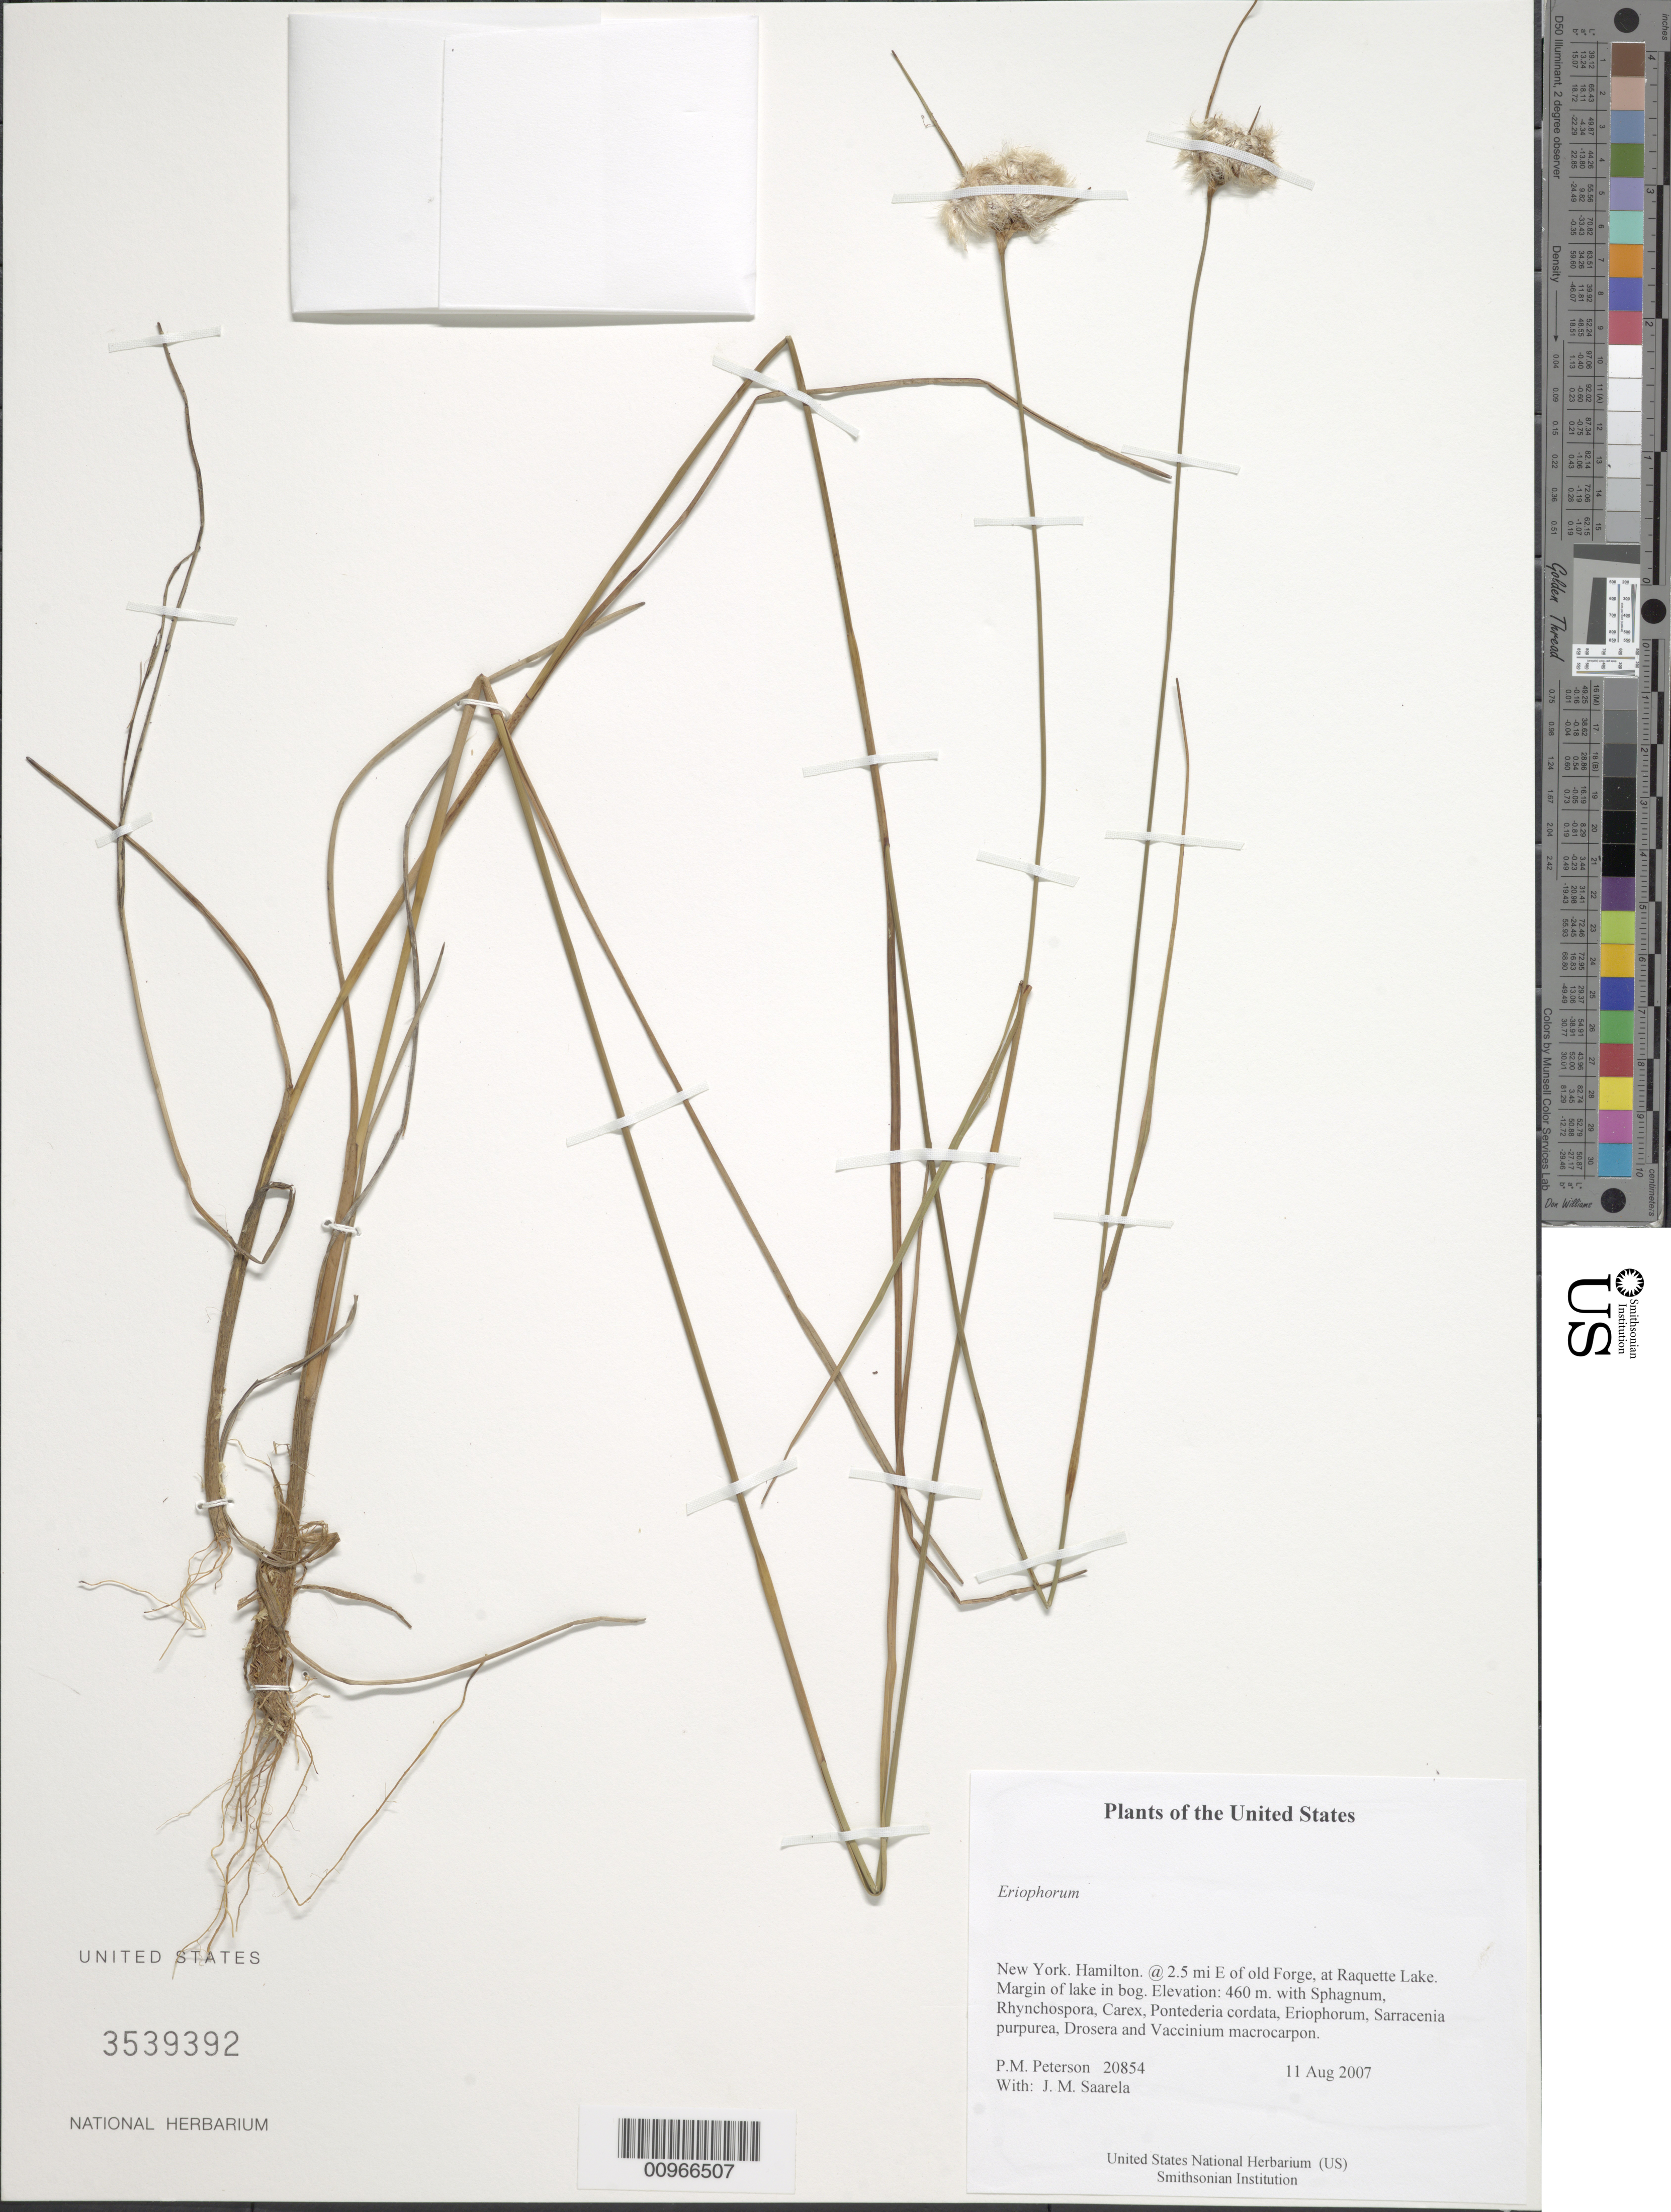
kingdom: Plantae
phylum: Tracheophyta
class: Liliopsida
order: Poales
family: Cyperaceae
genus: Eriophorum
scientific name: Eriophorum sp.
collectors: P. M. Peterson & J. Saarela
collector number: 20854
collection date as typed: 11 Aug 2007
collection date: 2007-08-11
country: United States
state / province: New York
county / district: Hamilton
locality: @ 2.5 mi E of old Forge, at Raquette Lake. Margin of lake in bog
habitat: with Sphagnum, Rhynchospora, Carex, Pontederia cordata, Eriophorum, Sarracenia purpurea, Drosera and Vaccinium macrocarpon.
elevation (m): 460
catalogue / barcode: US 3539392